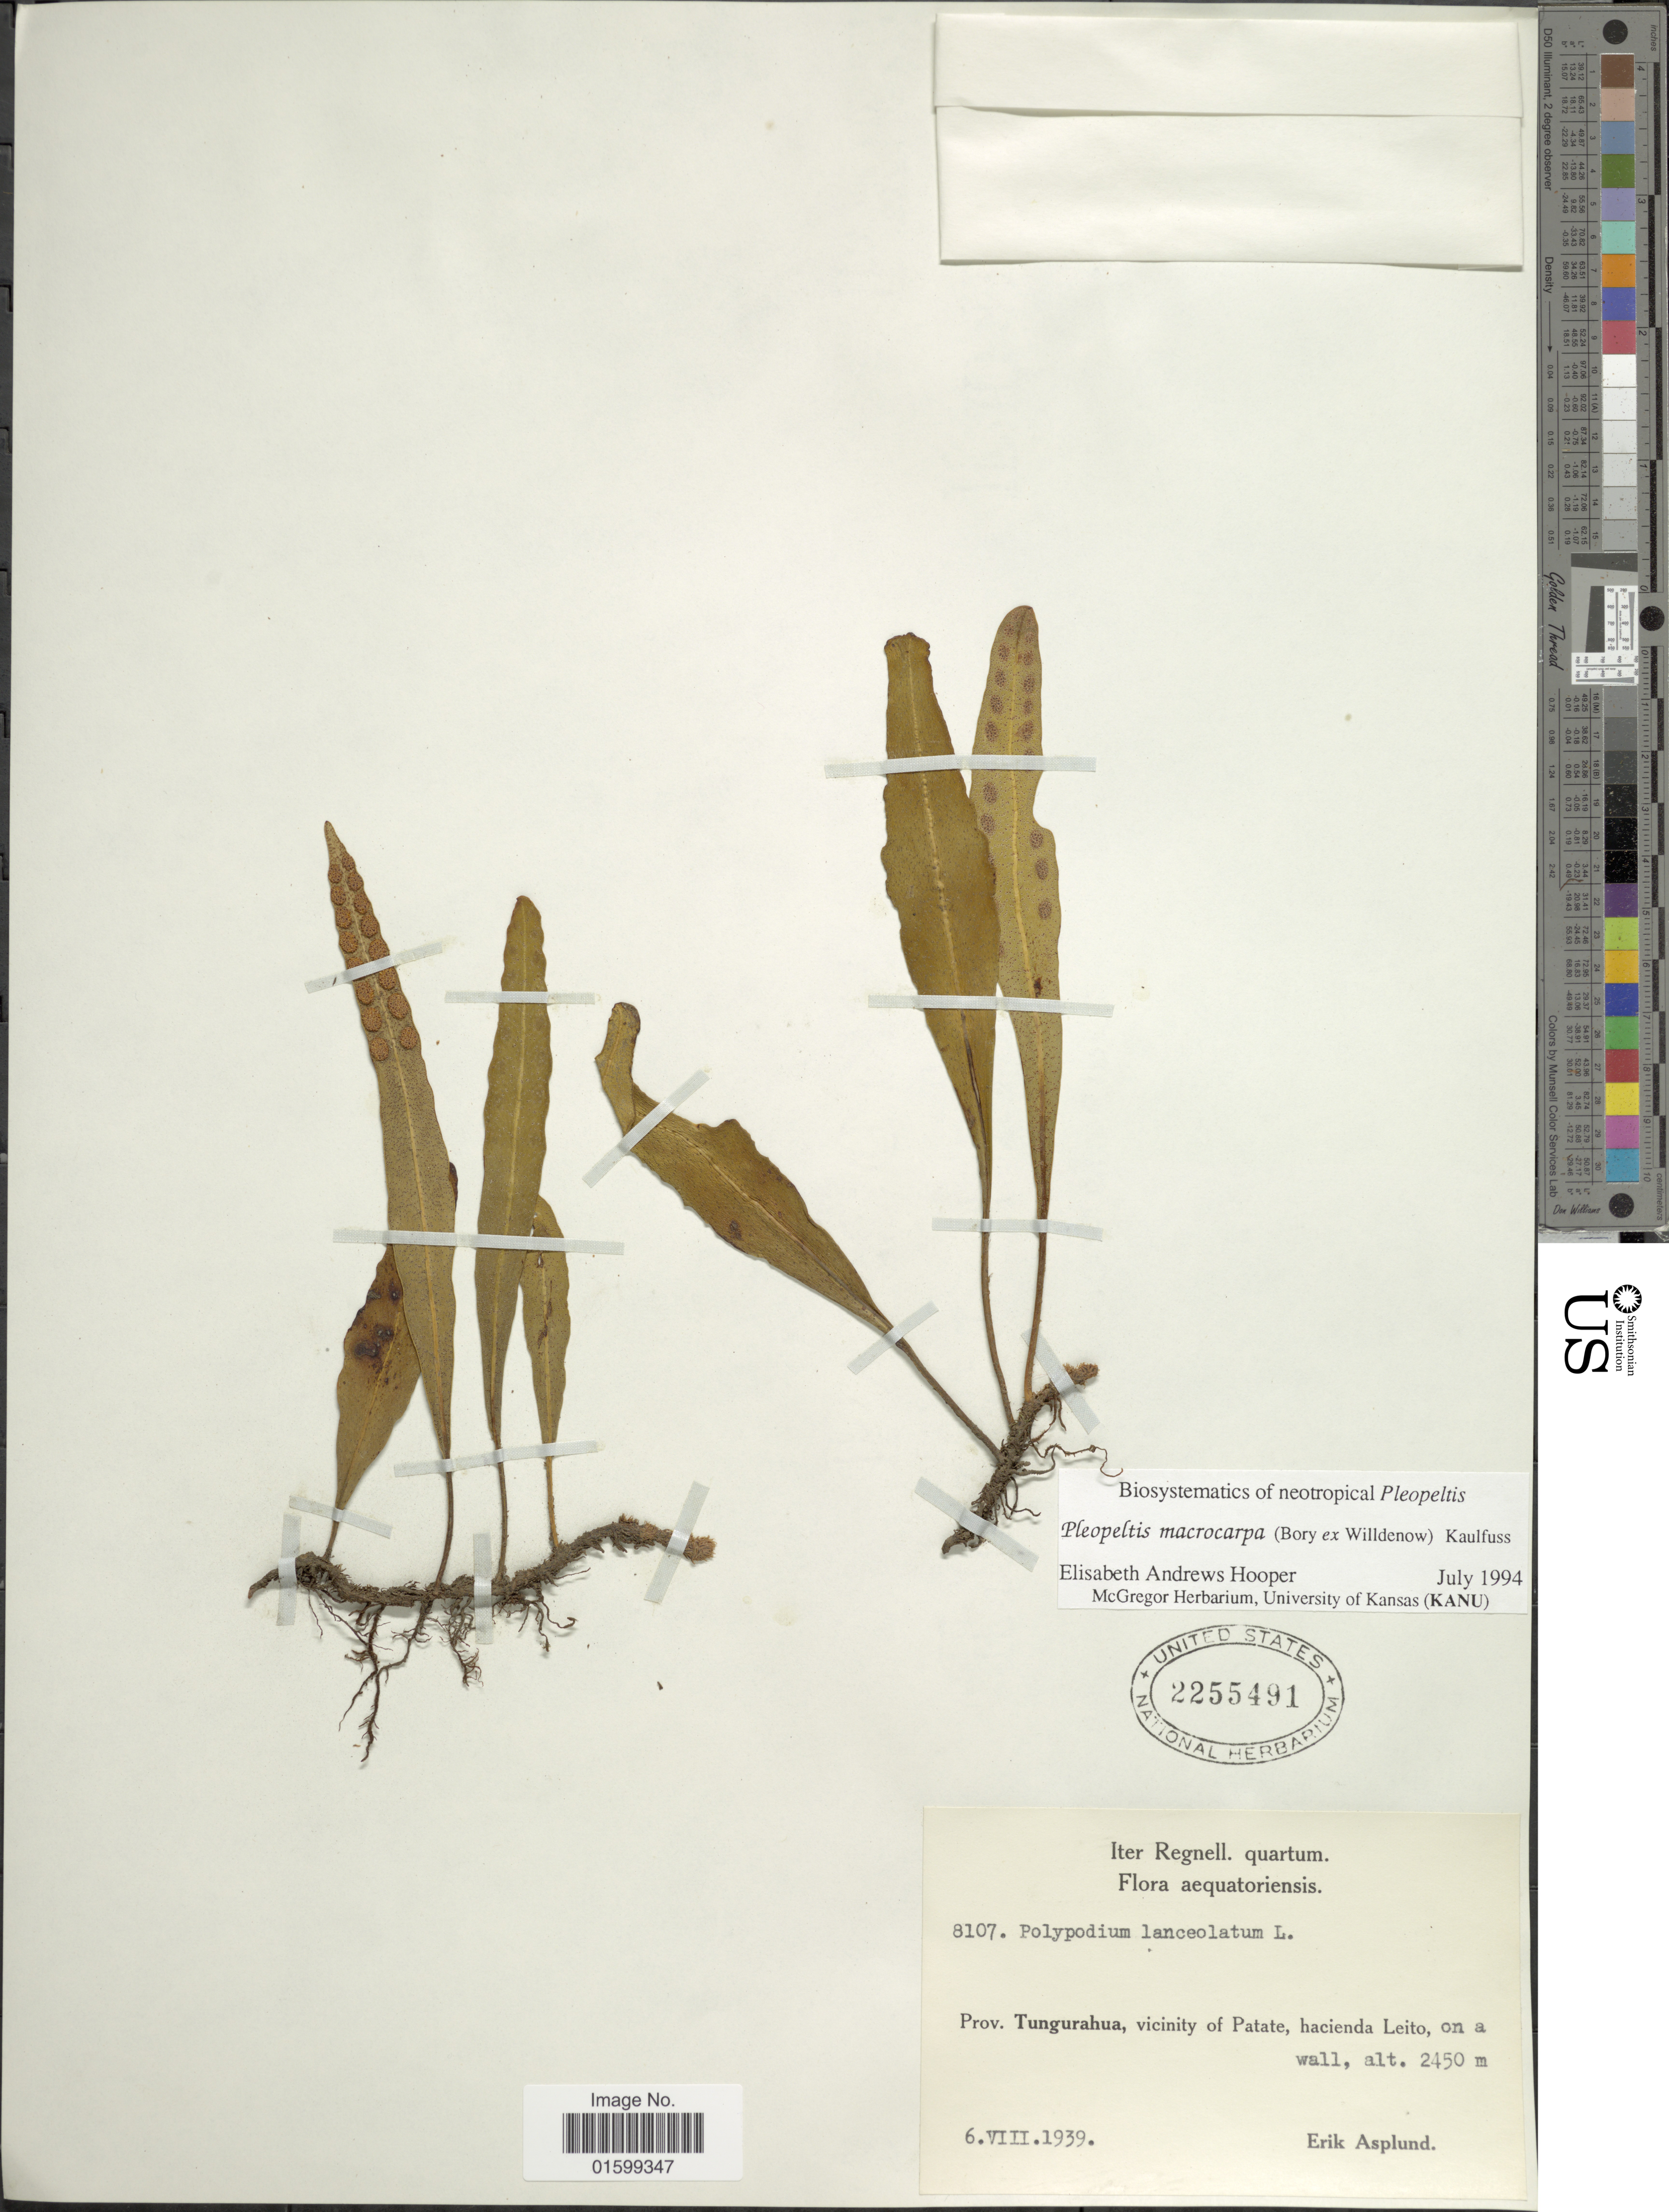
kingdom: Plantae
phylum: Tracheophyta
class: Polypodiopsida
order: Polypodiales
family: Polypodiaceae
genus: Pleopeltis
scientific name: Pleopeltis macrocarpa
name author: (Bory ex Willd.) Kaulf.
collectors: E. Asplund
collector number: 8107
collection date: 1939-08-06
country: Ecuador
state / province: Tungurahua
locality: Vicinity of Patate, hacienda Leito, on a wall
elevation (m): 2450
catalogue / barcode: US 2255491